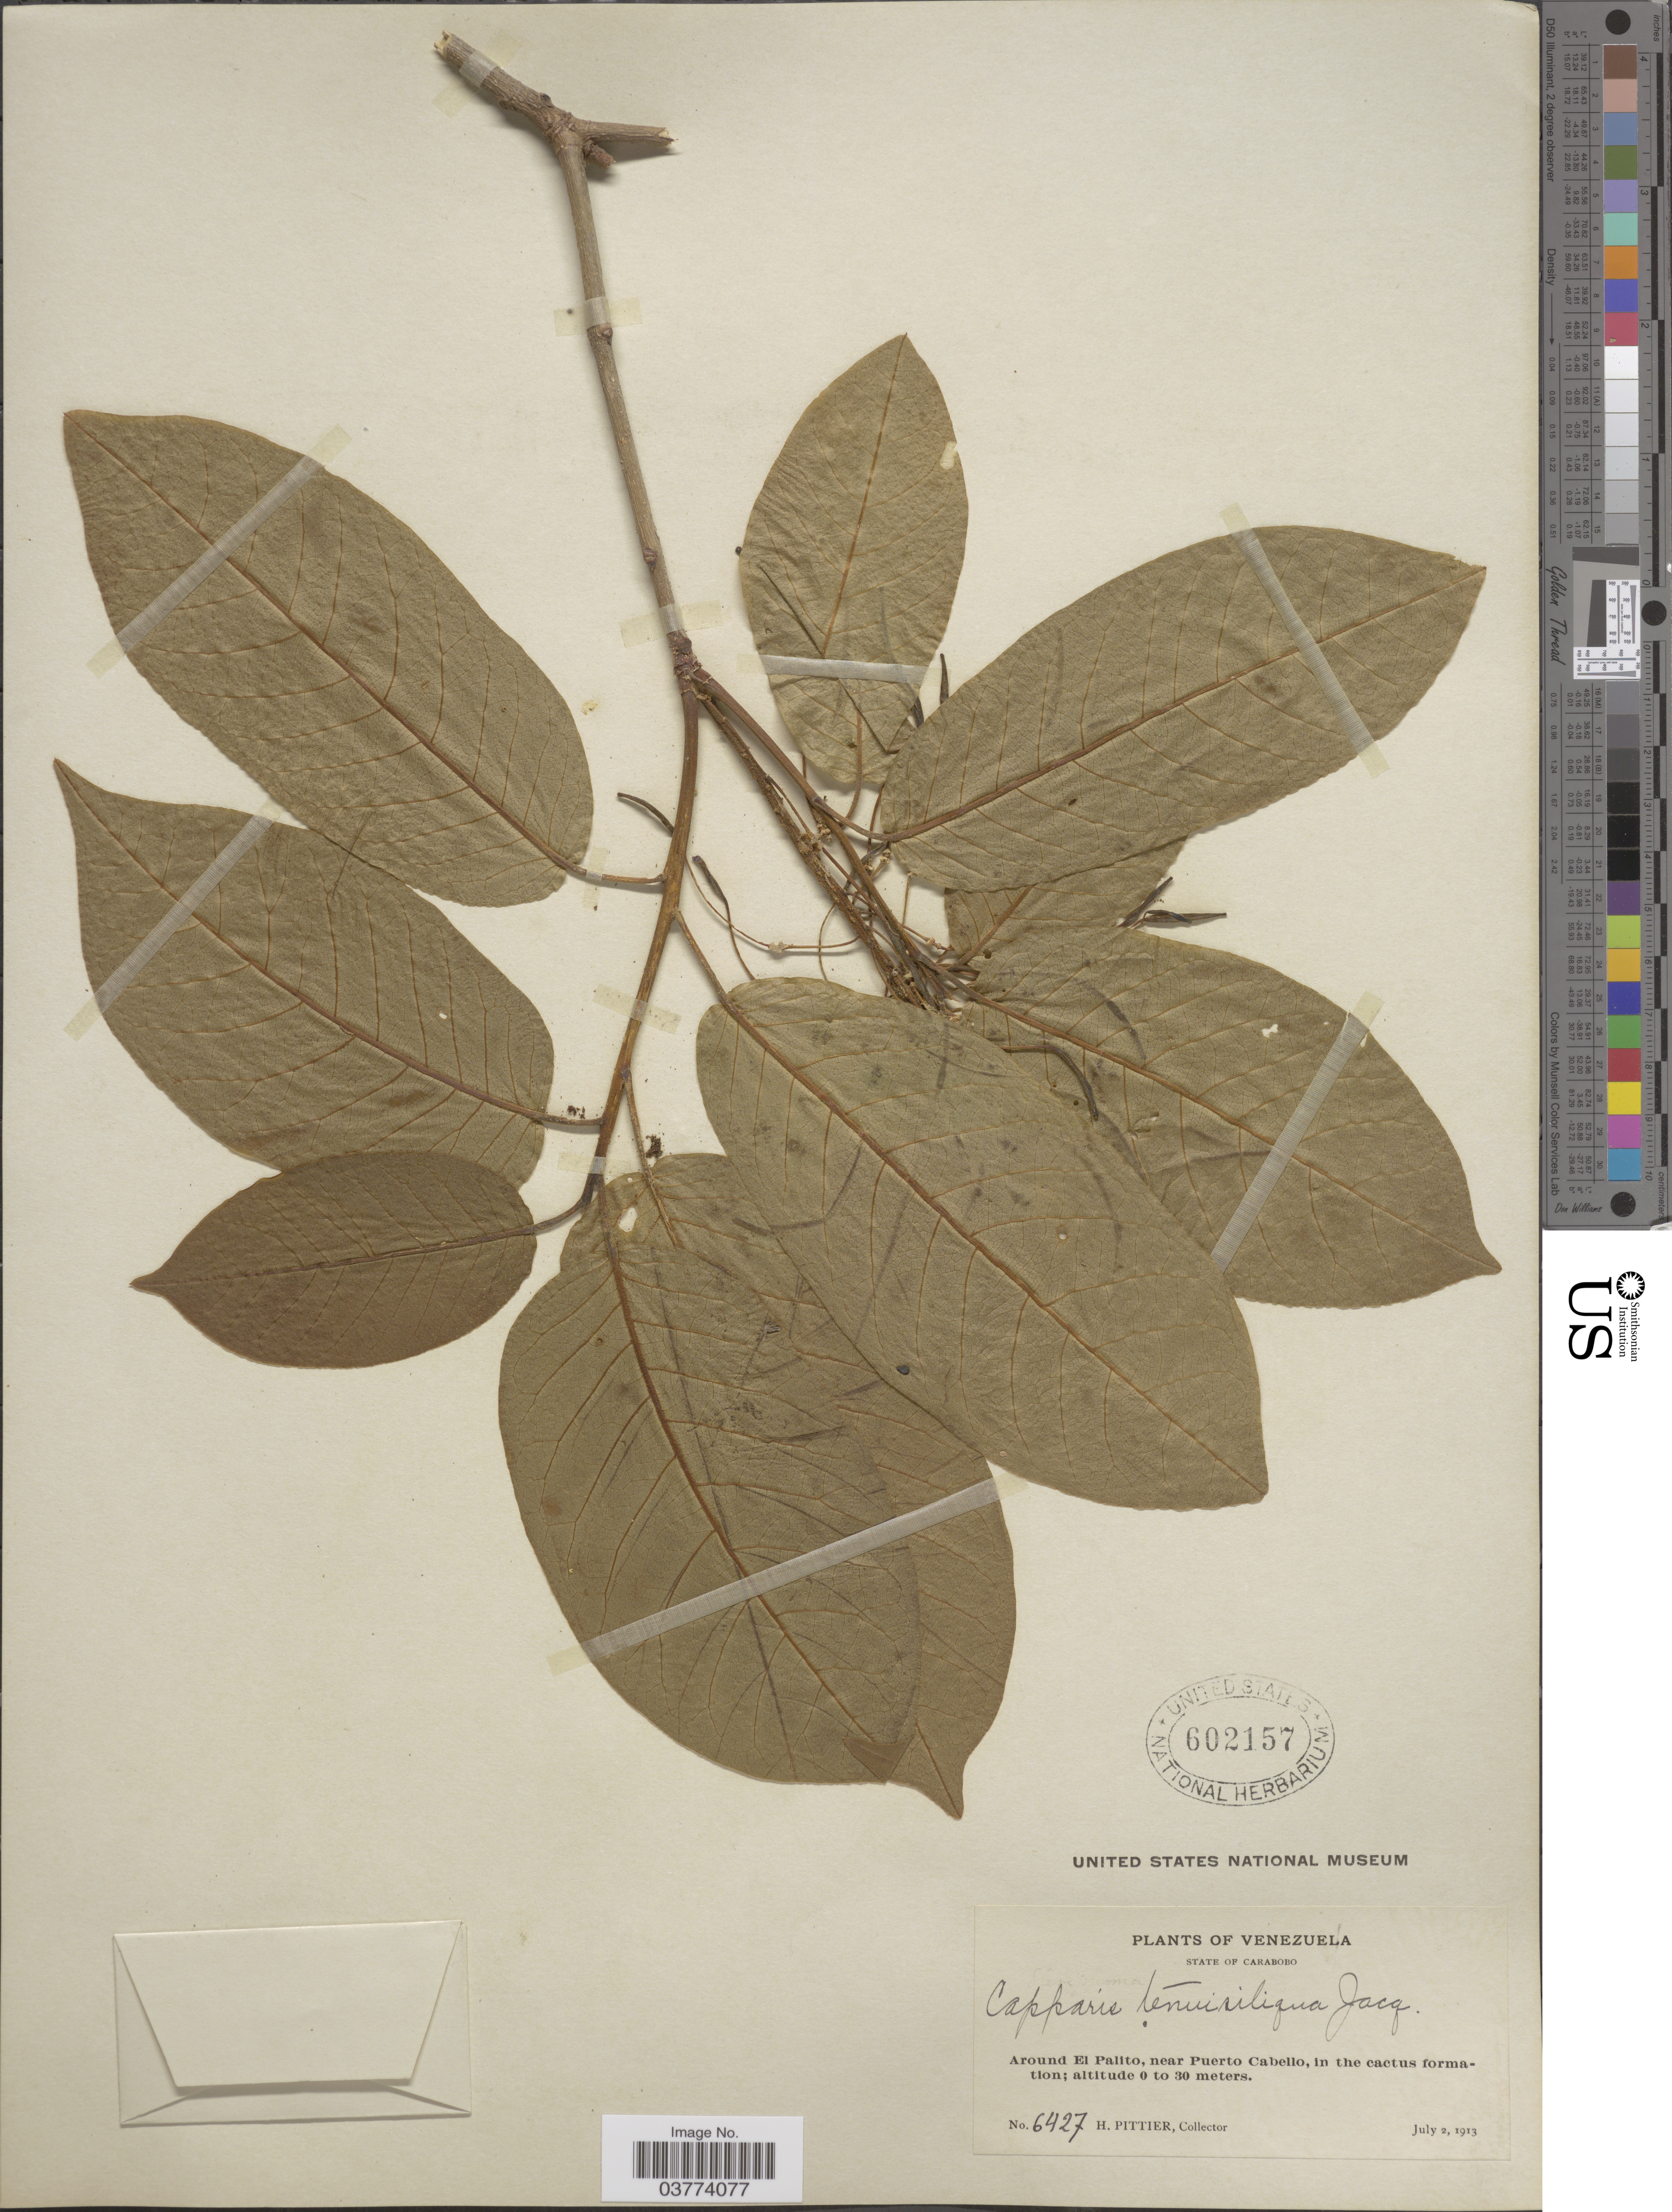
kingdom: Plantae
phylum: Tracheophyta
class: Magnoliopsida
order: Brassicales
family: Capparaceae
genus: Monilicarpa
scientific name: Monilicarpa tenuisiliqua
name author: (Jacq.) Cornejo & Iltis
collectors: H. F. Pittier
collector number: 6427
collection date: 1913-07-02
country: Venezuela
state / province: Carabobo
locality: Around El Palito, near Puerto Cabello.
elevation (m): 0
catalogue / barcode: US 602157